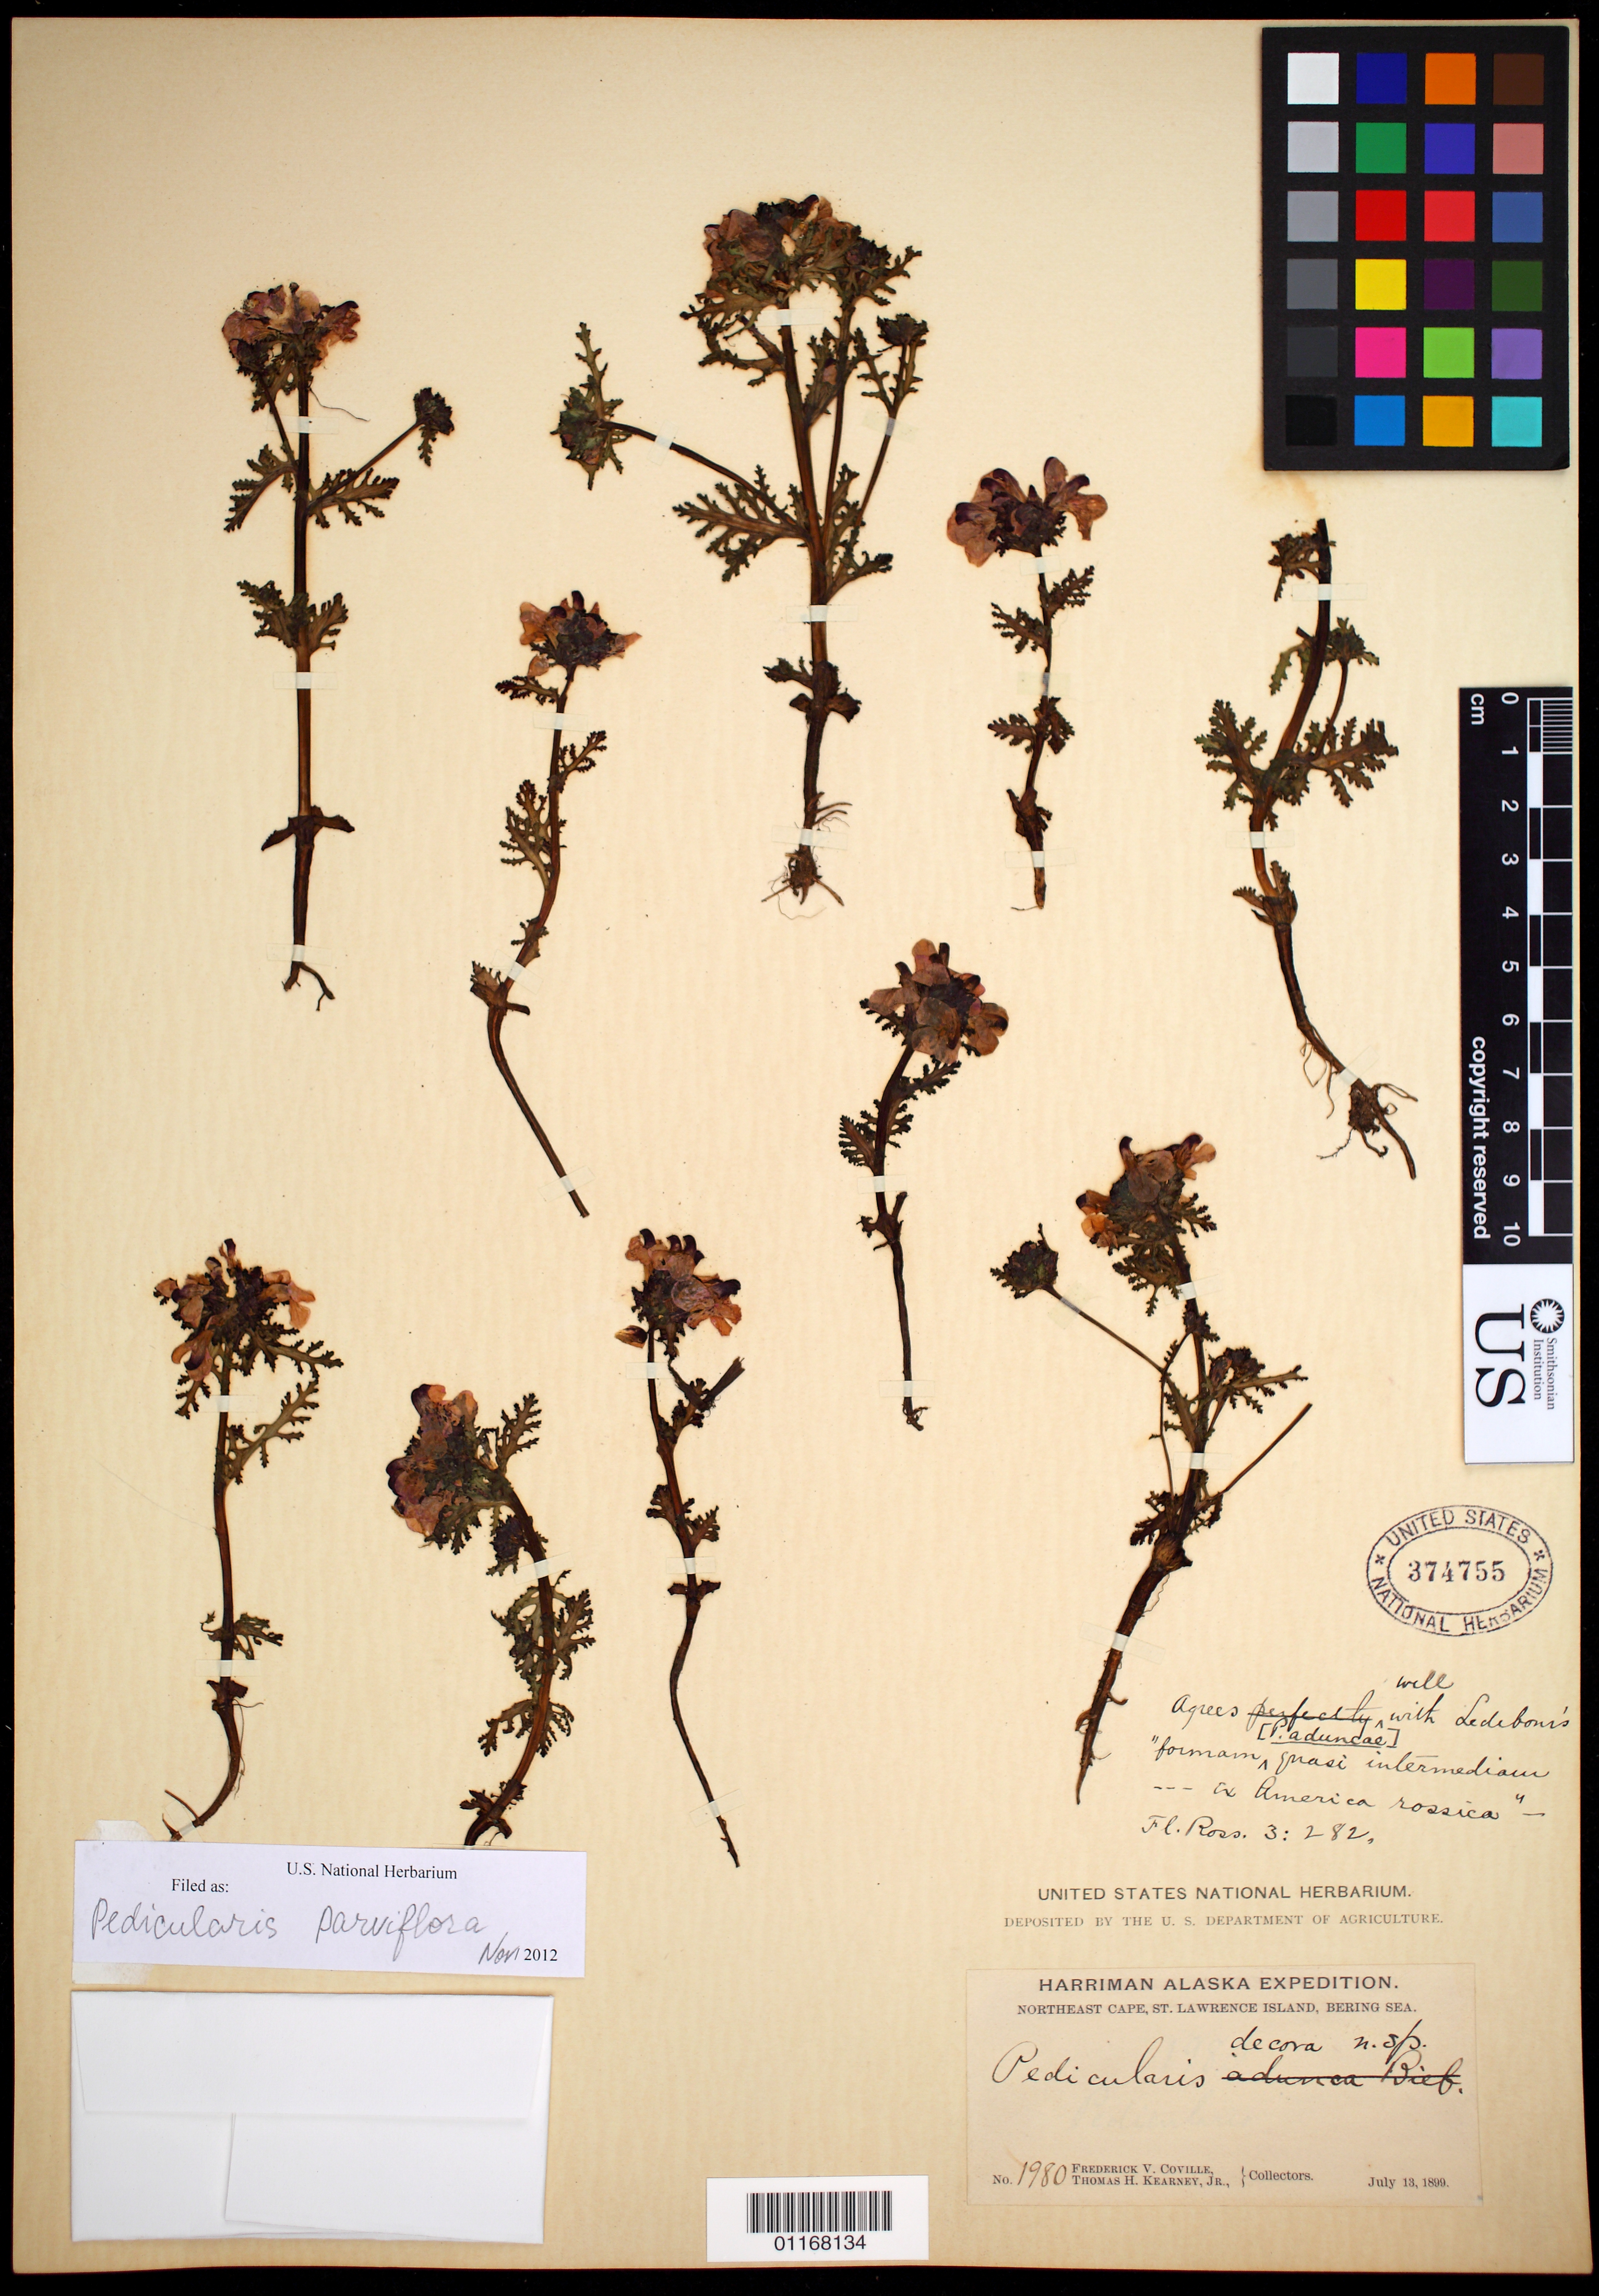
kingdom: Plantae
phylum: Tracheophyta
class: Magnoliopsida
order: Lamiales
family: Orobanchaceae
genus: Pedicularis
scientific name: Pedicularis parviflora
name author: Sm.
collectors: F. V. Coville & T. H. Kearney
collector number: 1980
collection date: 1899-07-13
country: United States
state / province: Alaska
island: St. Lawrence Island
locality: Northeast Cape, St. Lawrence Island, Bering Sea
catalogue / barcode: US 374755